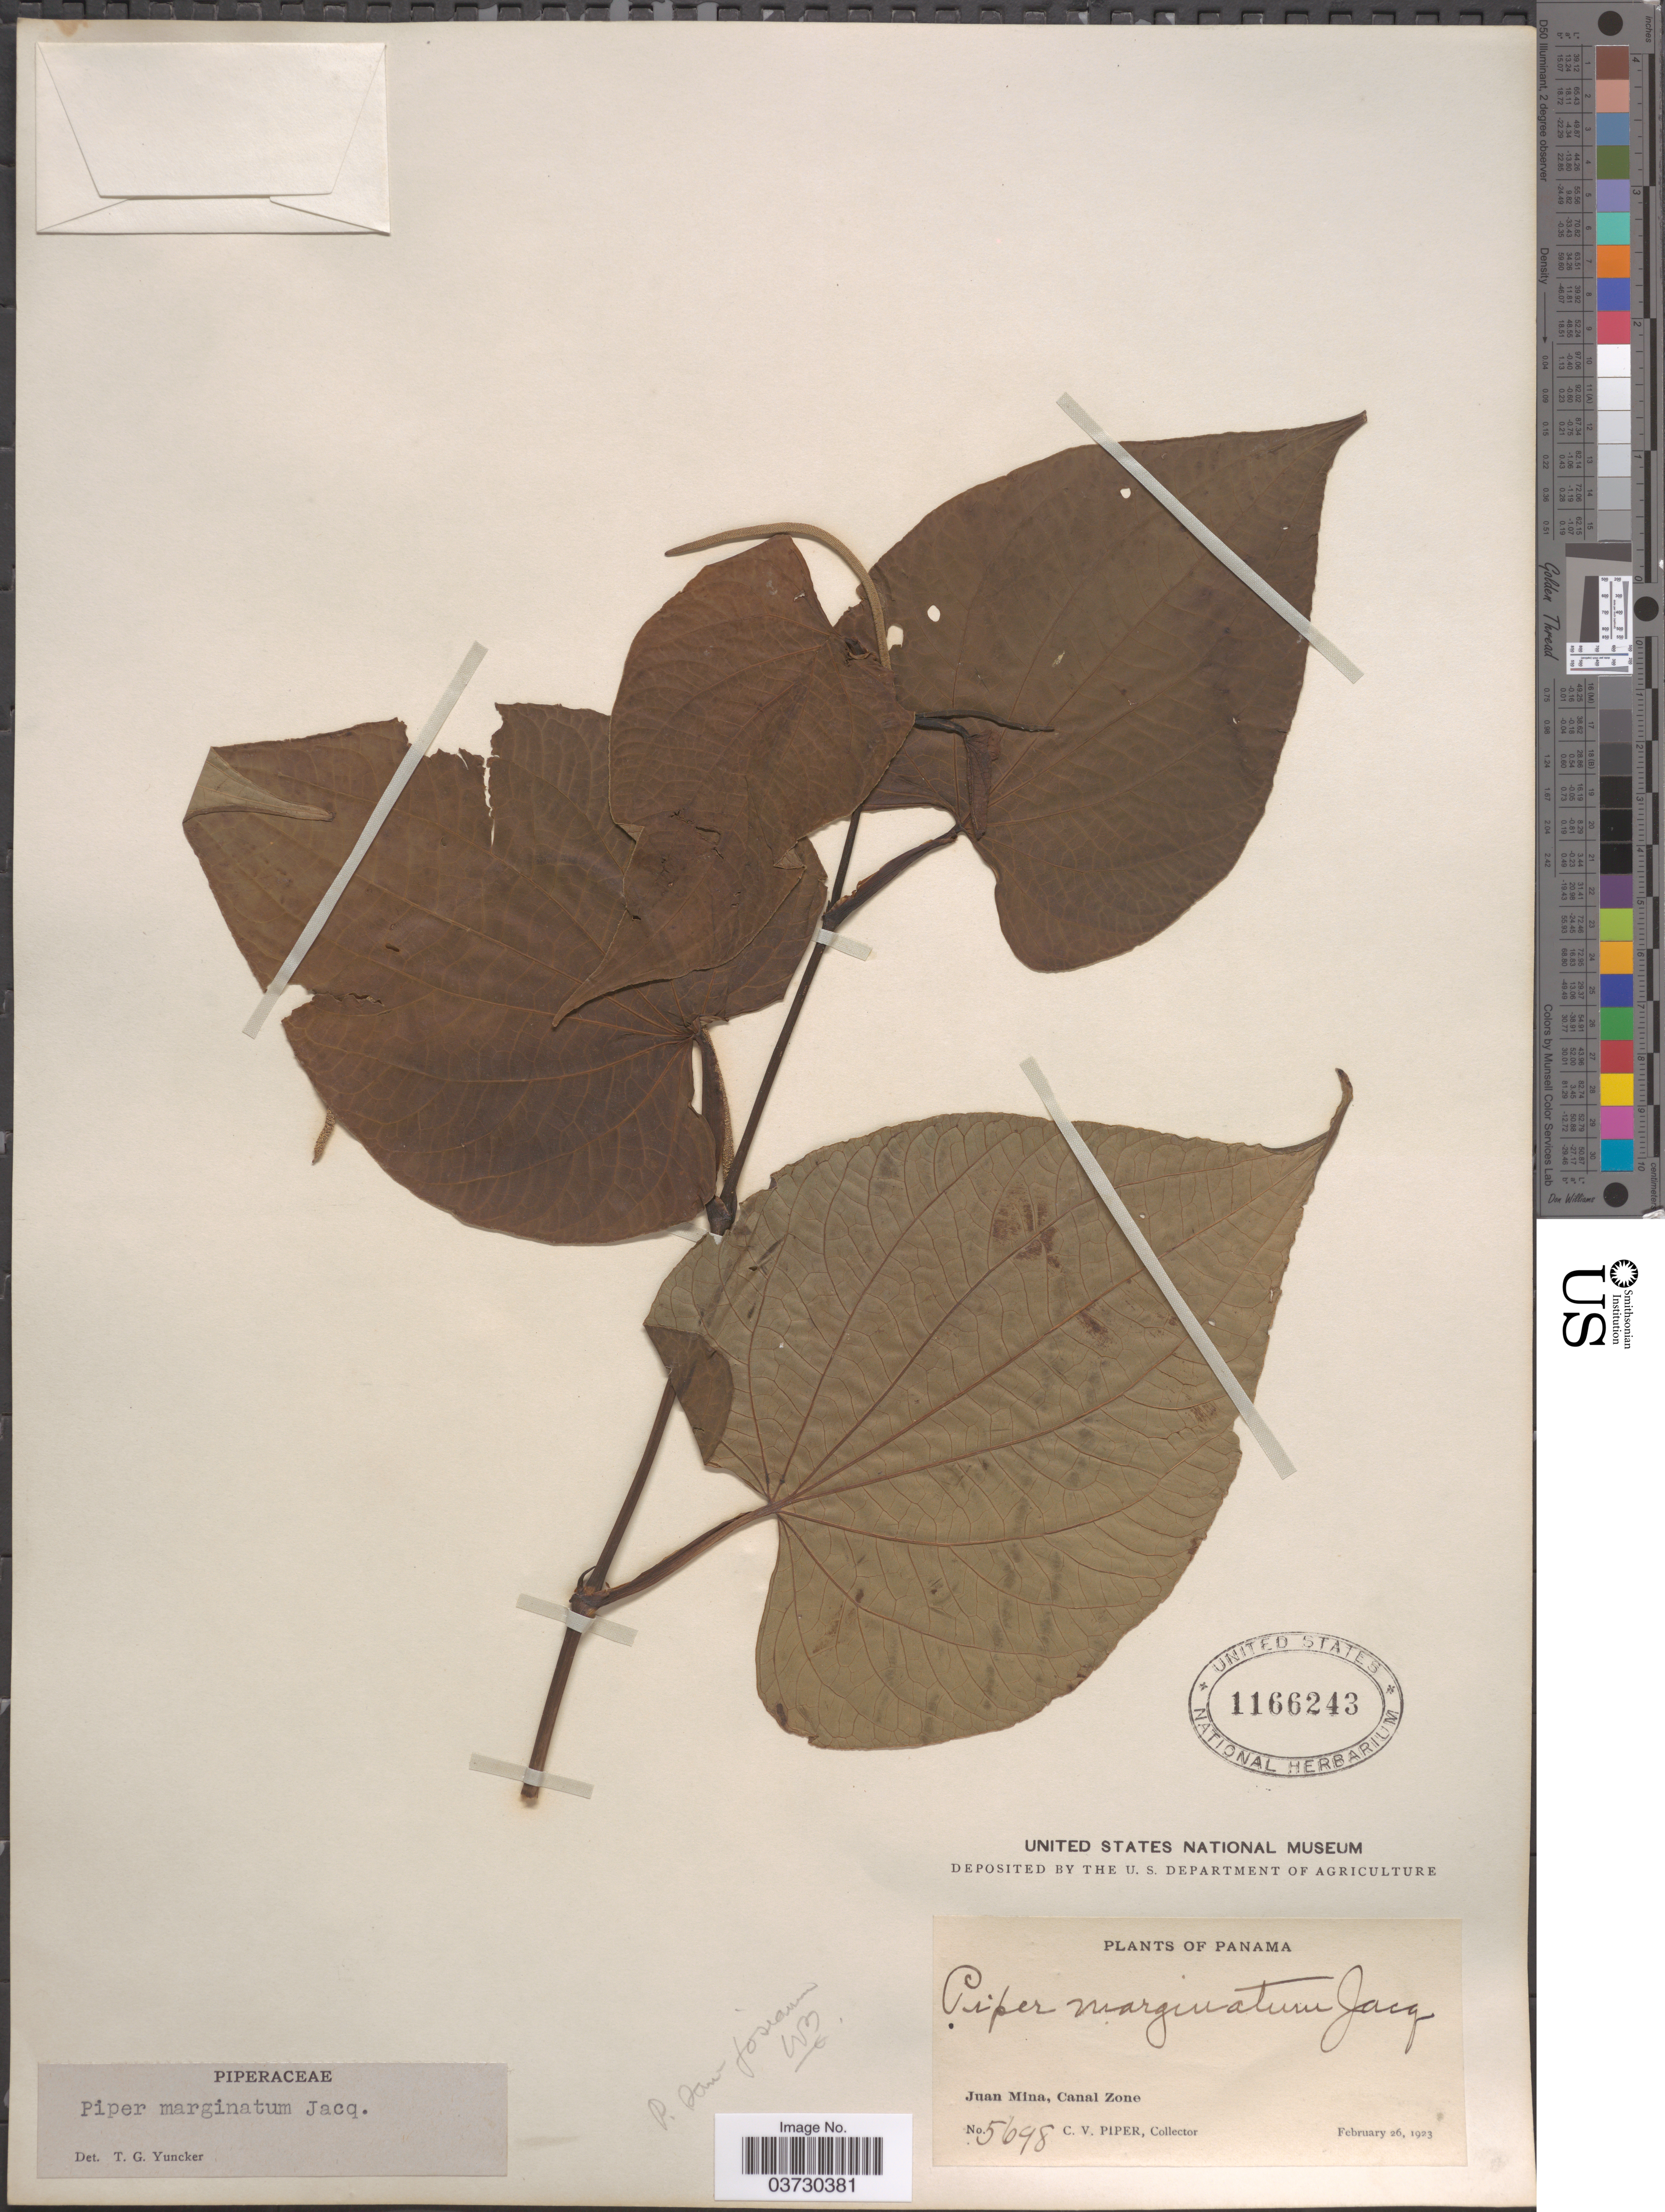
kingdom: Plantae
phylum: Tracheophyta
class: Magnoliopsida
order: Piperales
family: Piperaceae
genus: Piper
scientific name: Piper marginatum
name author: Jacq.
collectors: C. V. Piper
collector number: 5698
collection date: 1923-02-26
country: Panama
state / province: Colón / Panamá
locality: Juan Mina, Canal Zone.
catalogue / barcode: US 1166243